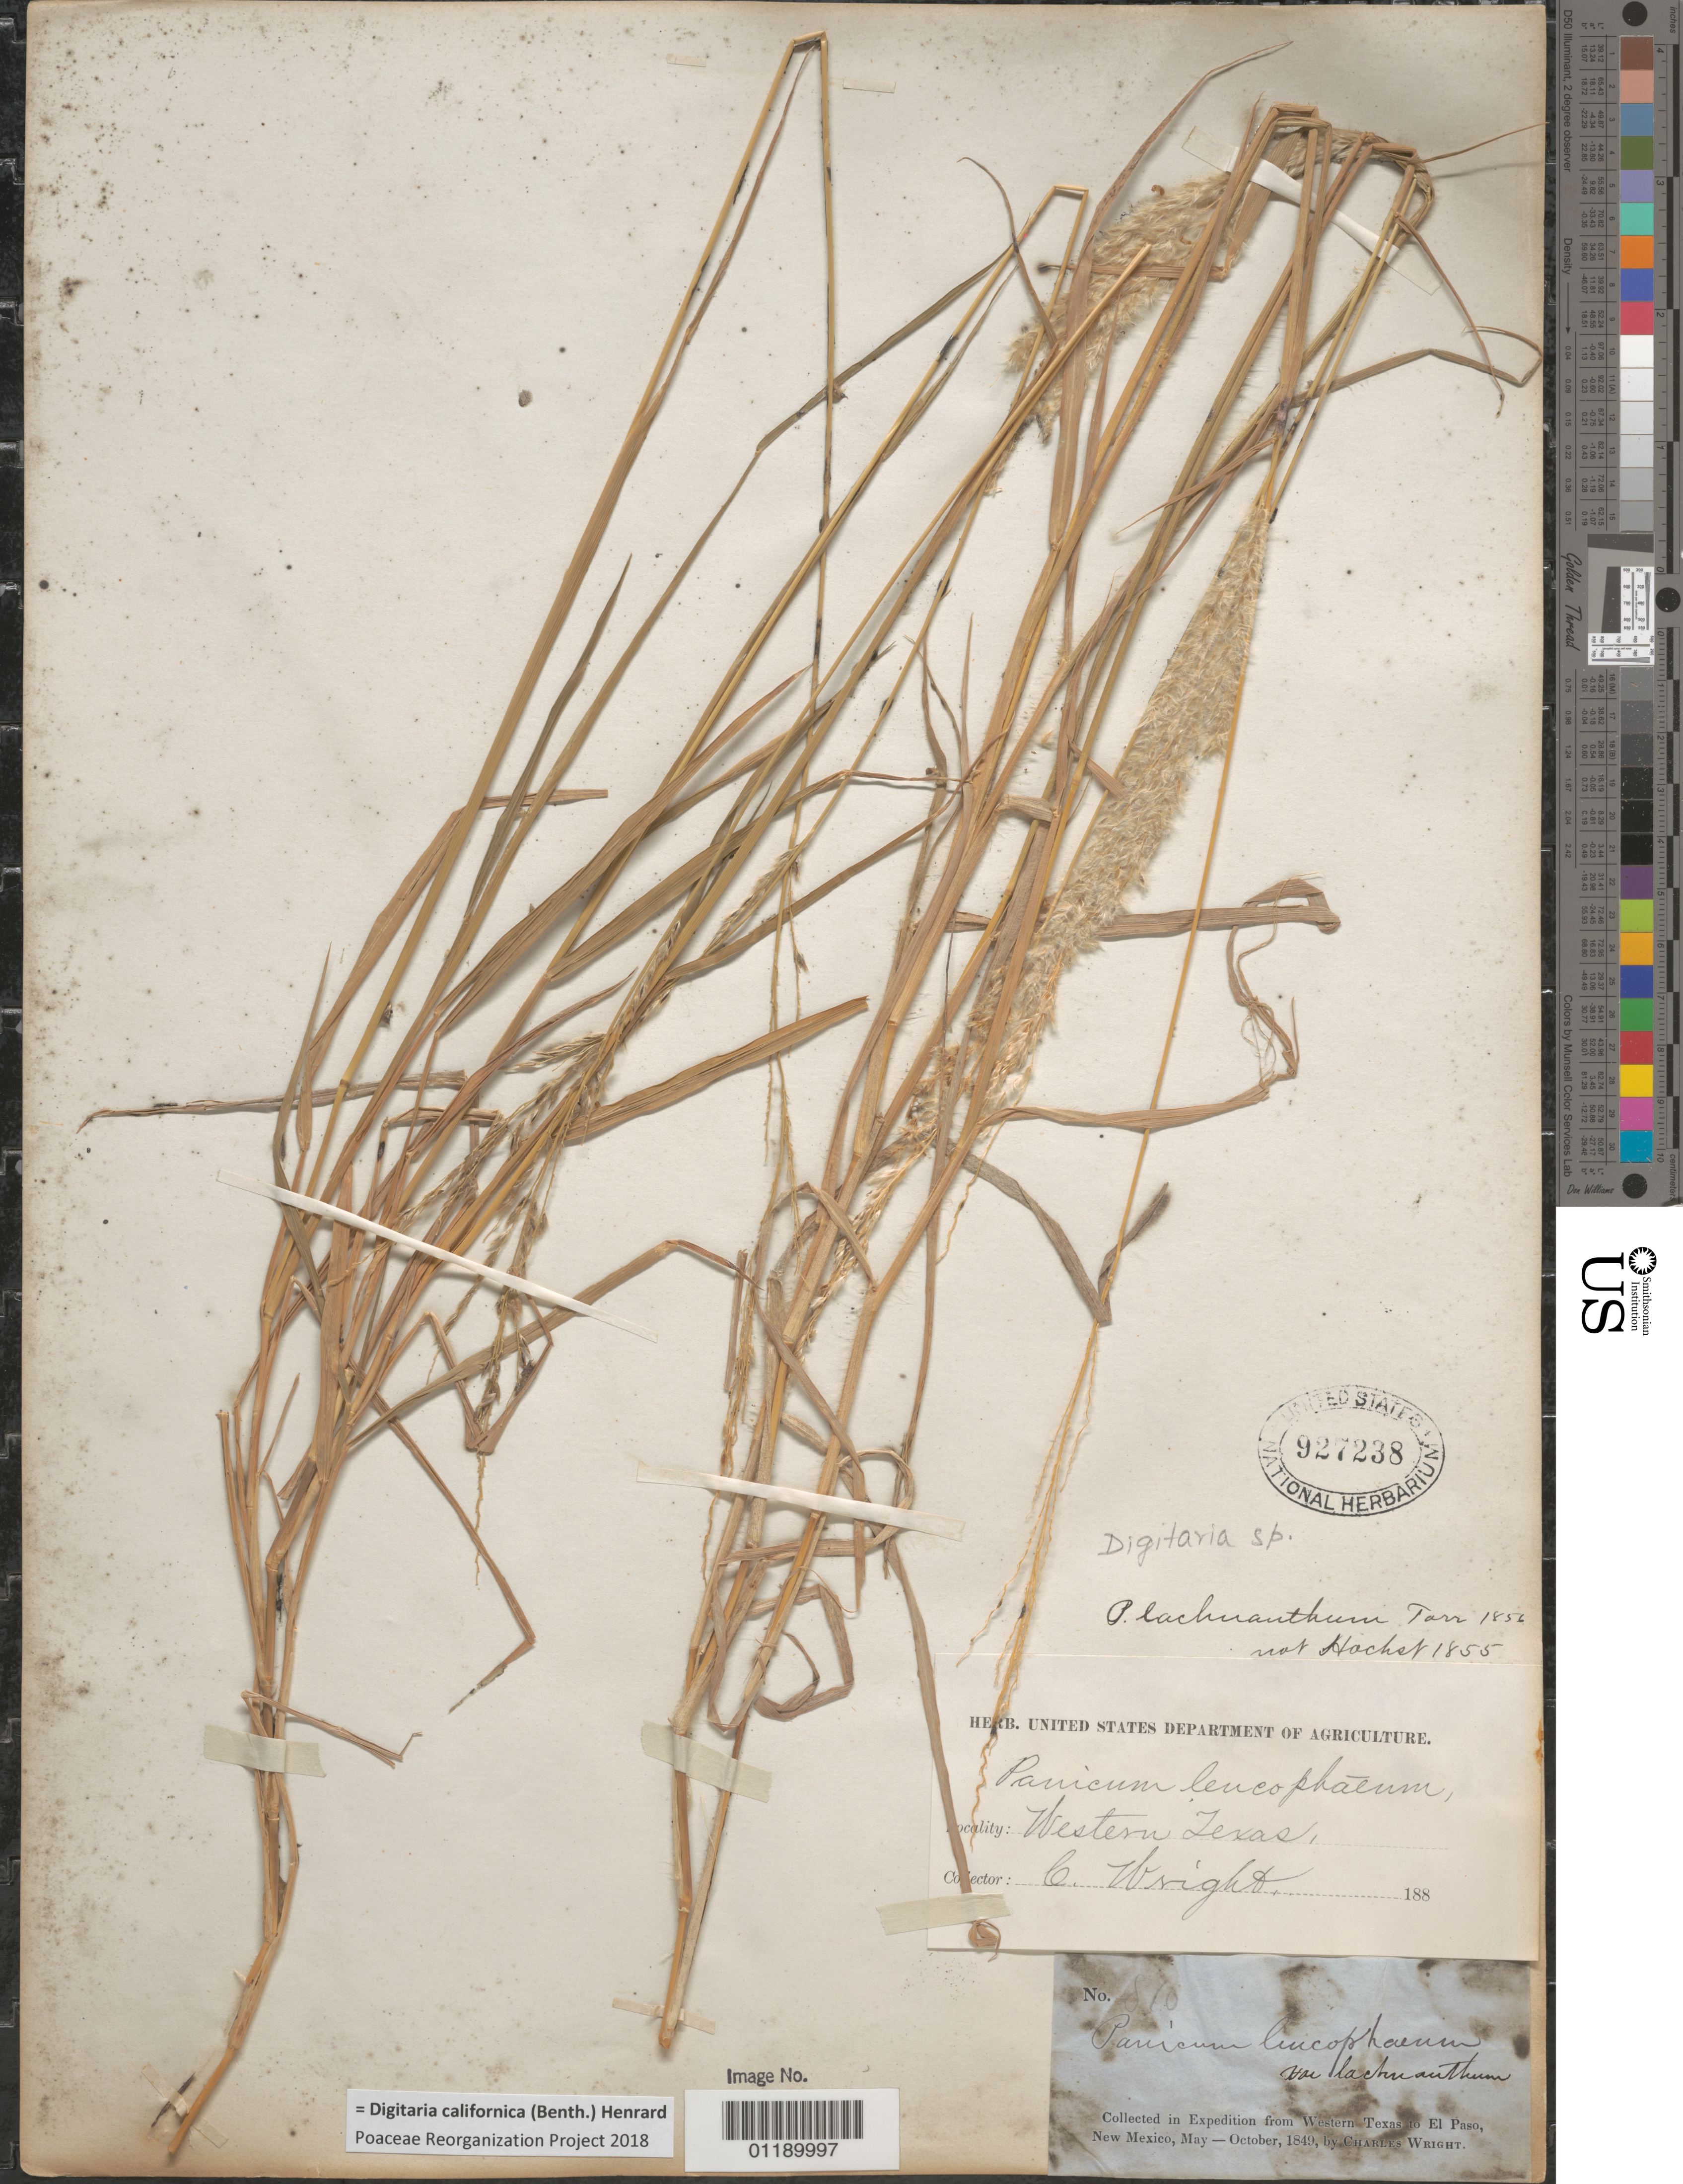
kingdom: Plantae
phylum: Tracheophyta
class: Liliopsida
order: Poales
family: Poaceae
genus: Digitaria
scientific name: Digitaria californica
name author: (Benth.) Henr.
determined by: Poaceae Reorganization Project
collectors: C. Wright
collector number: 810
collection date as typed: May 1849 to -- Oct 1849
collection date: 1849-05/1849-10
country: United States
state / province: New Mexico / Texas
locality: W Texas to El Paso, New Mexico.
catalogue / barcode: US 927238